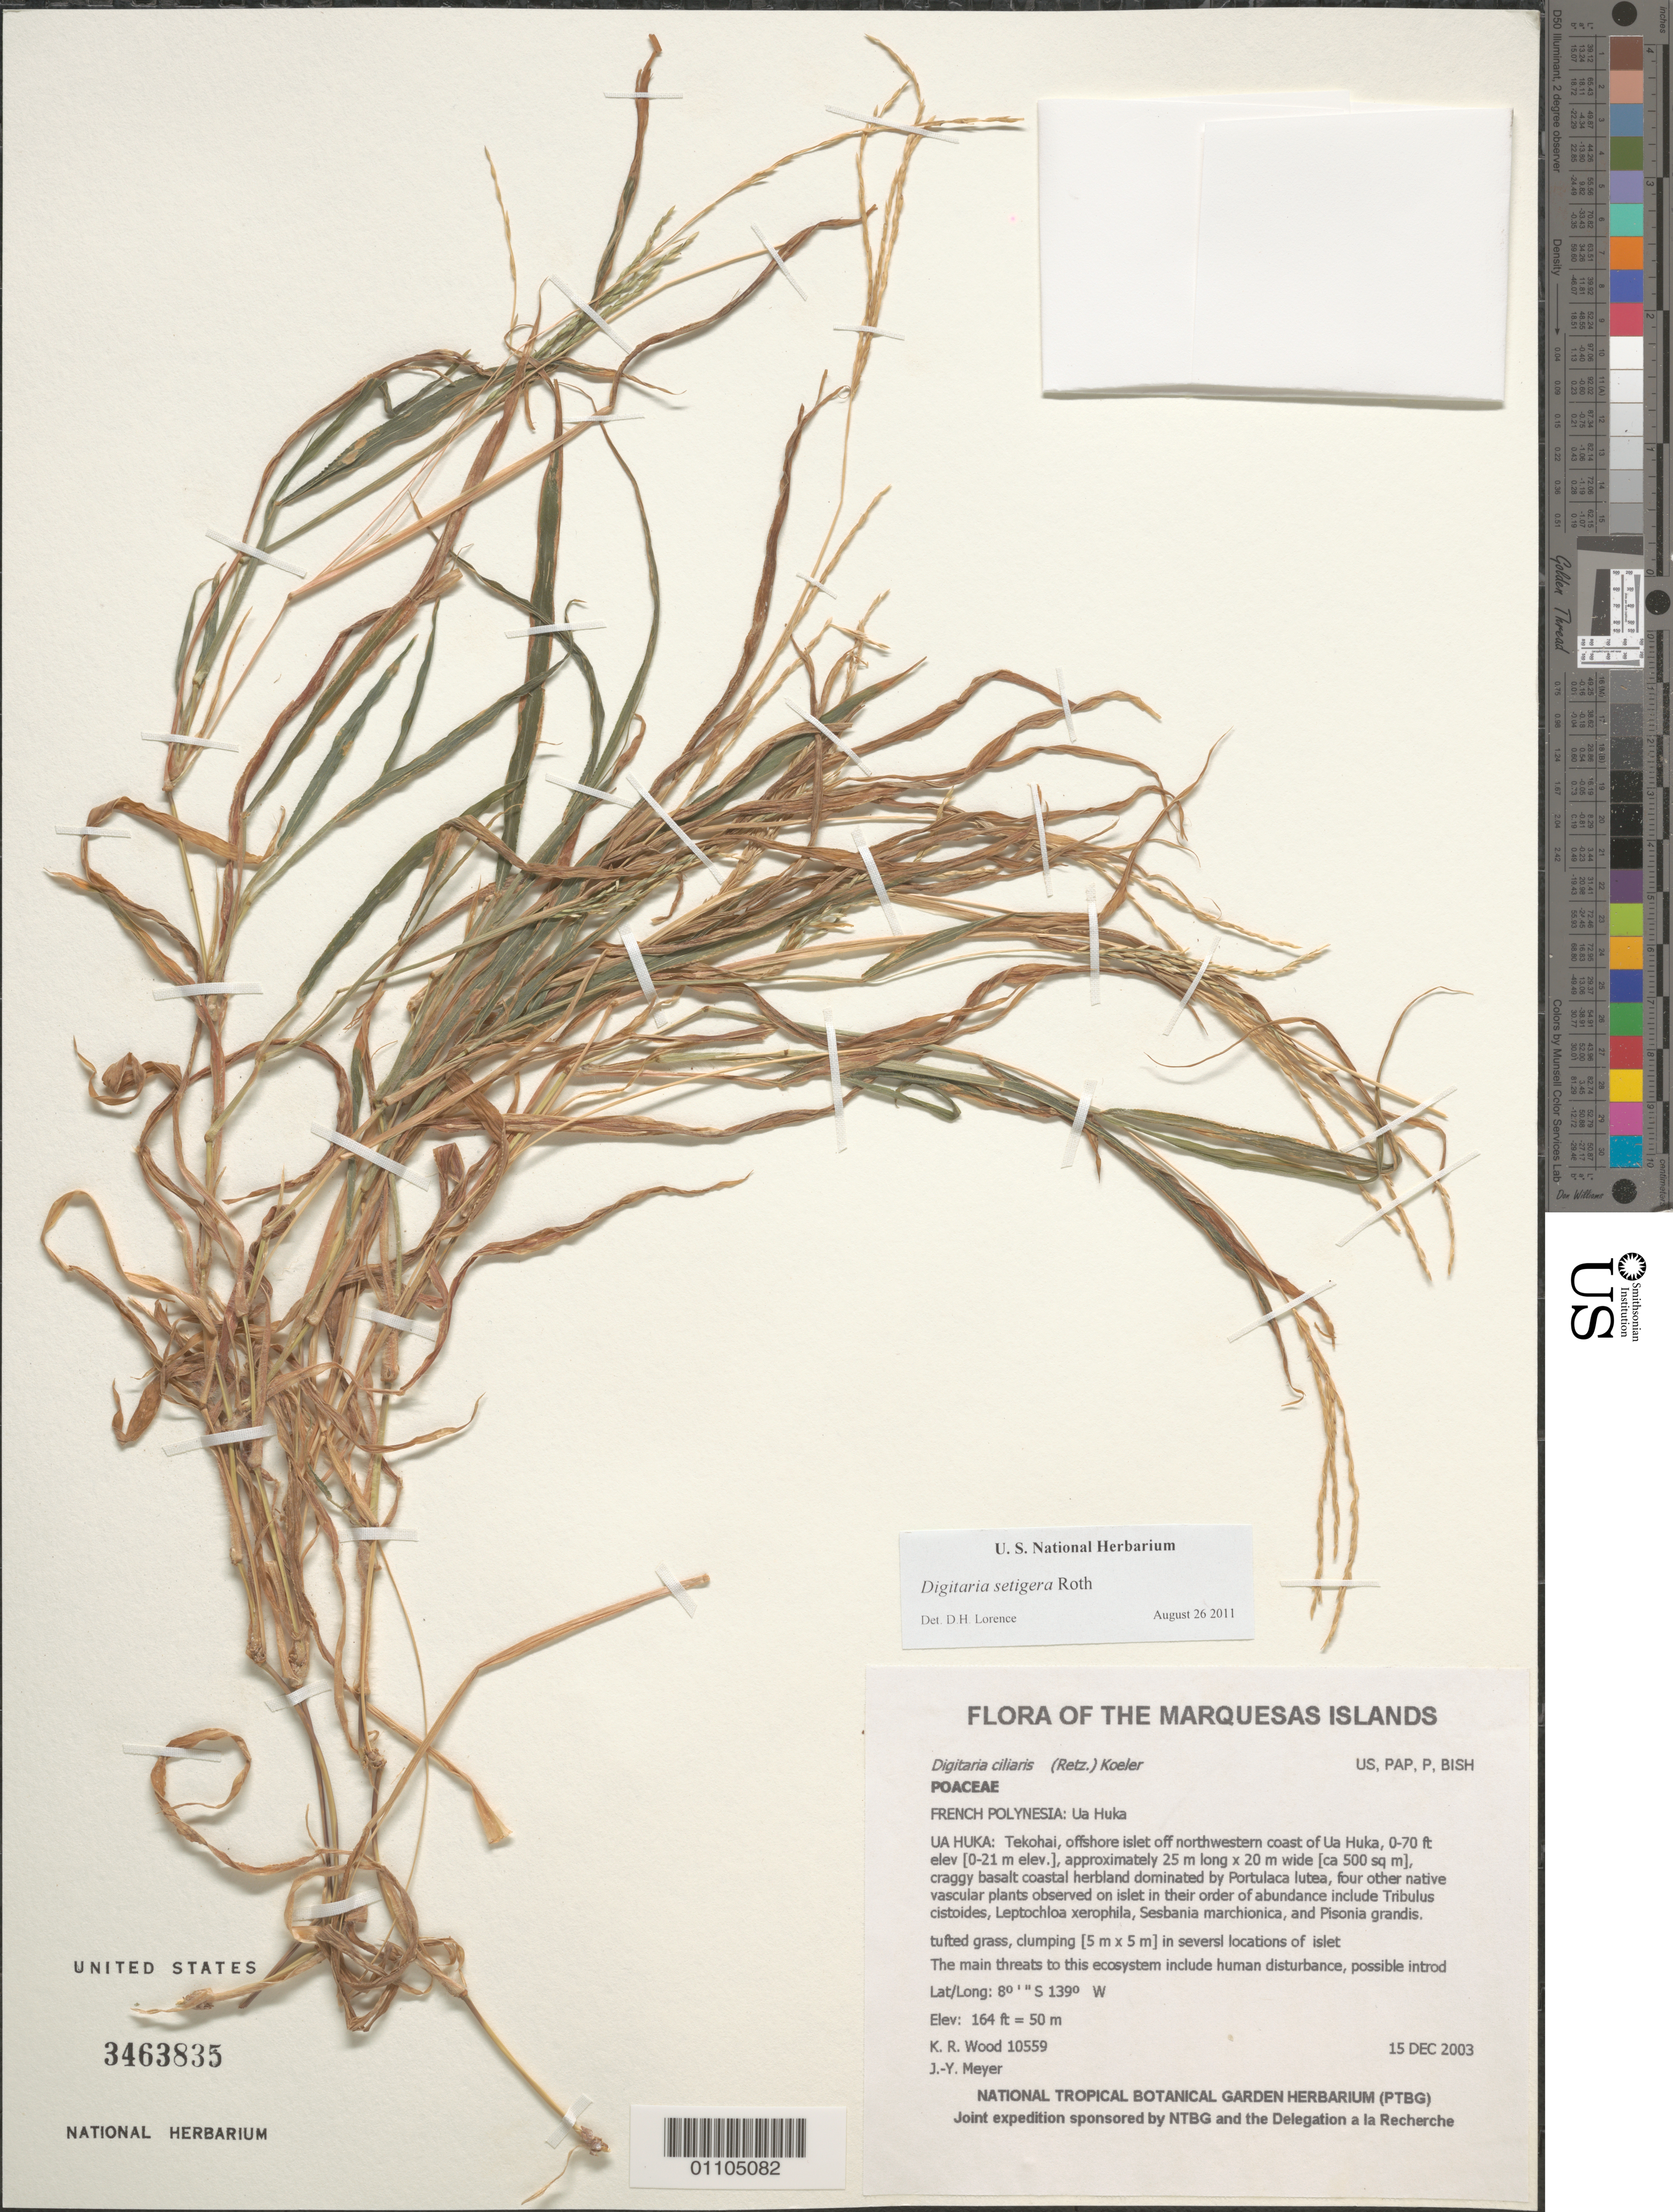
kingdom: Plantae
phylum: Tracheophyta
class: Liliopsida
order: Poales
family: Poaceae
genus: Digitaria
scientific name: Digitaria setigera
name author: Roth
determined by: Veldkamp, J. F.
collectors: K. R. Wood & J.-Y. Meyer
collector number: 10559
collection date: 2003-12-15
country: French Polynesia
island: Ua Huka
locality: Tekohai, offshore islet off northwestern coast of Ua Huka, approximately 25 m long x 20 m wide [ca 500 sq m]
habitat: Craggy basalt coastal herbland; moderate slope, open, dry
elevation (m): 50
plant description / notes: Human disturbance, possible introduction of Rattus sp., and competition with non-native plant taxa such as Cenchrus echinatus, Portulaca oleracea, Passiflora foetida, Digitaria ciliaris, and Amaranthus viridis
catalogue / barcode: US 3463835